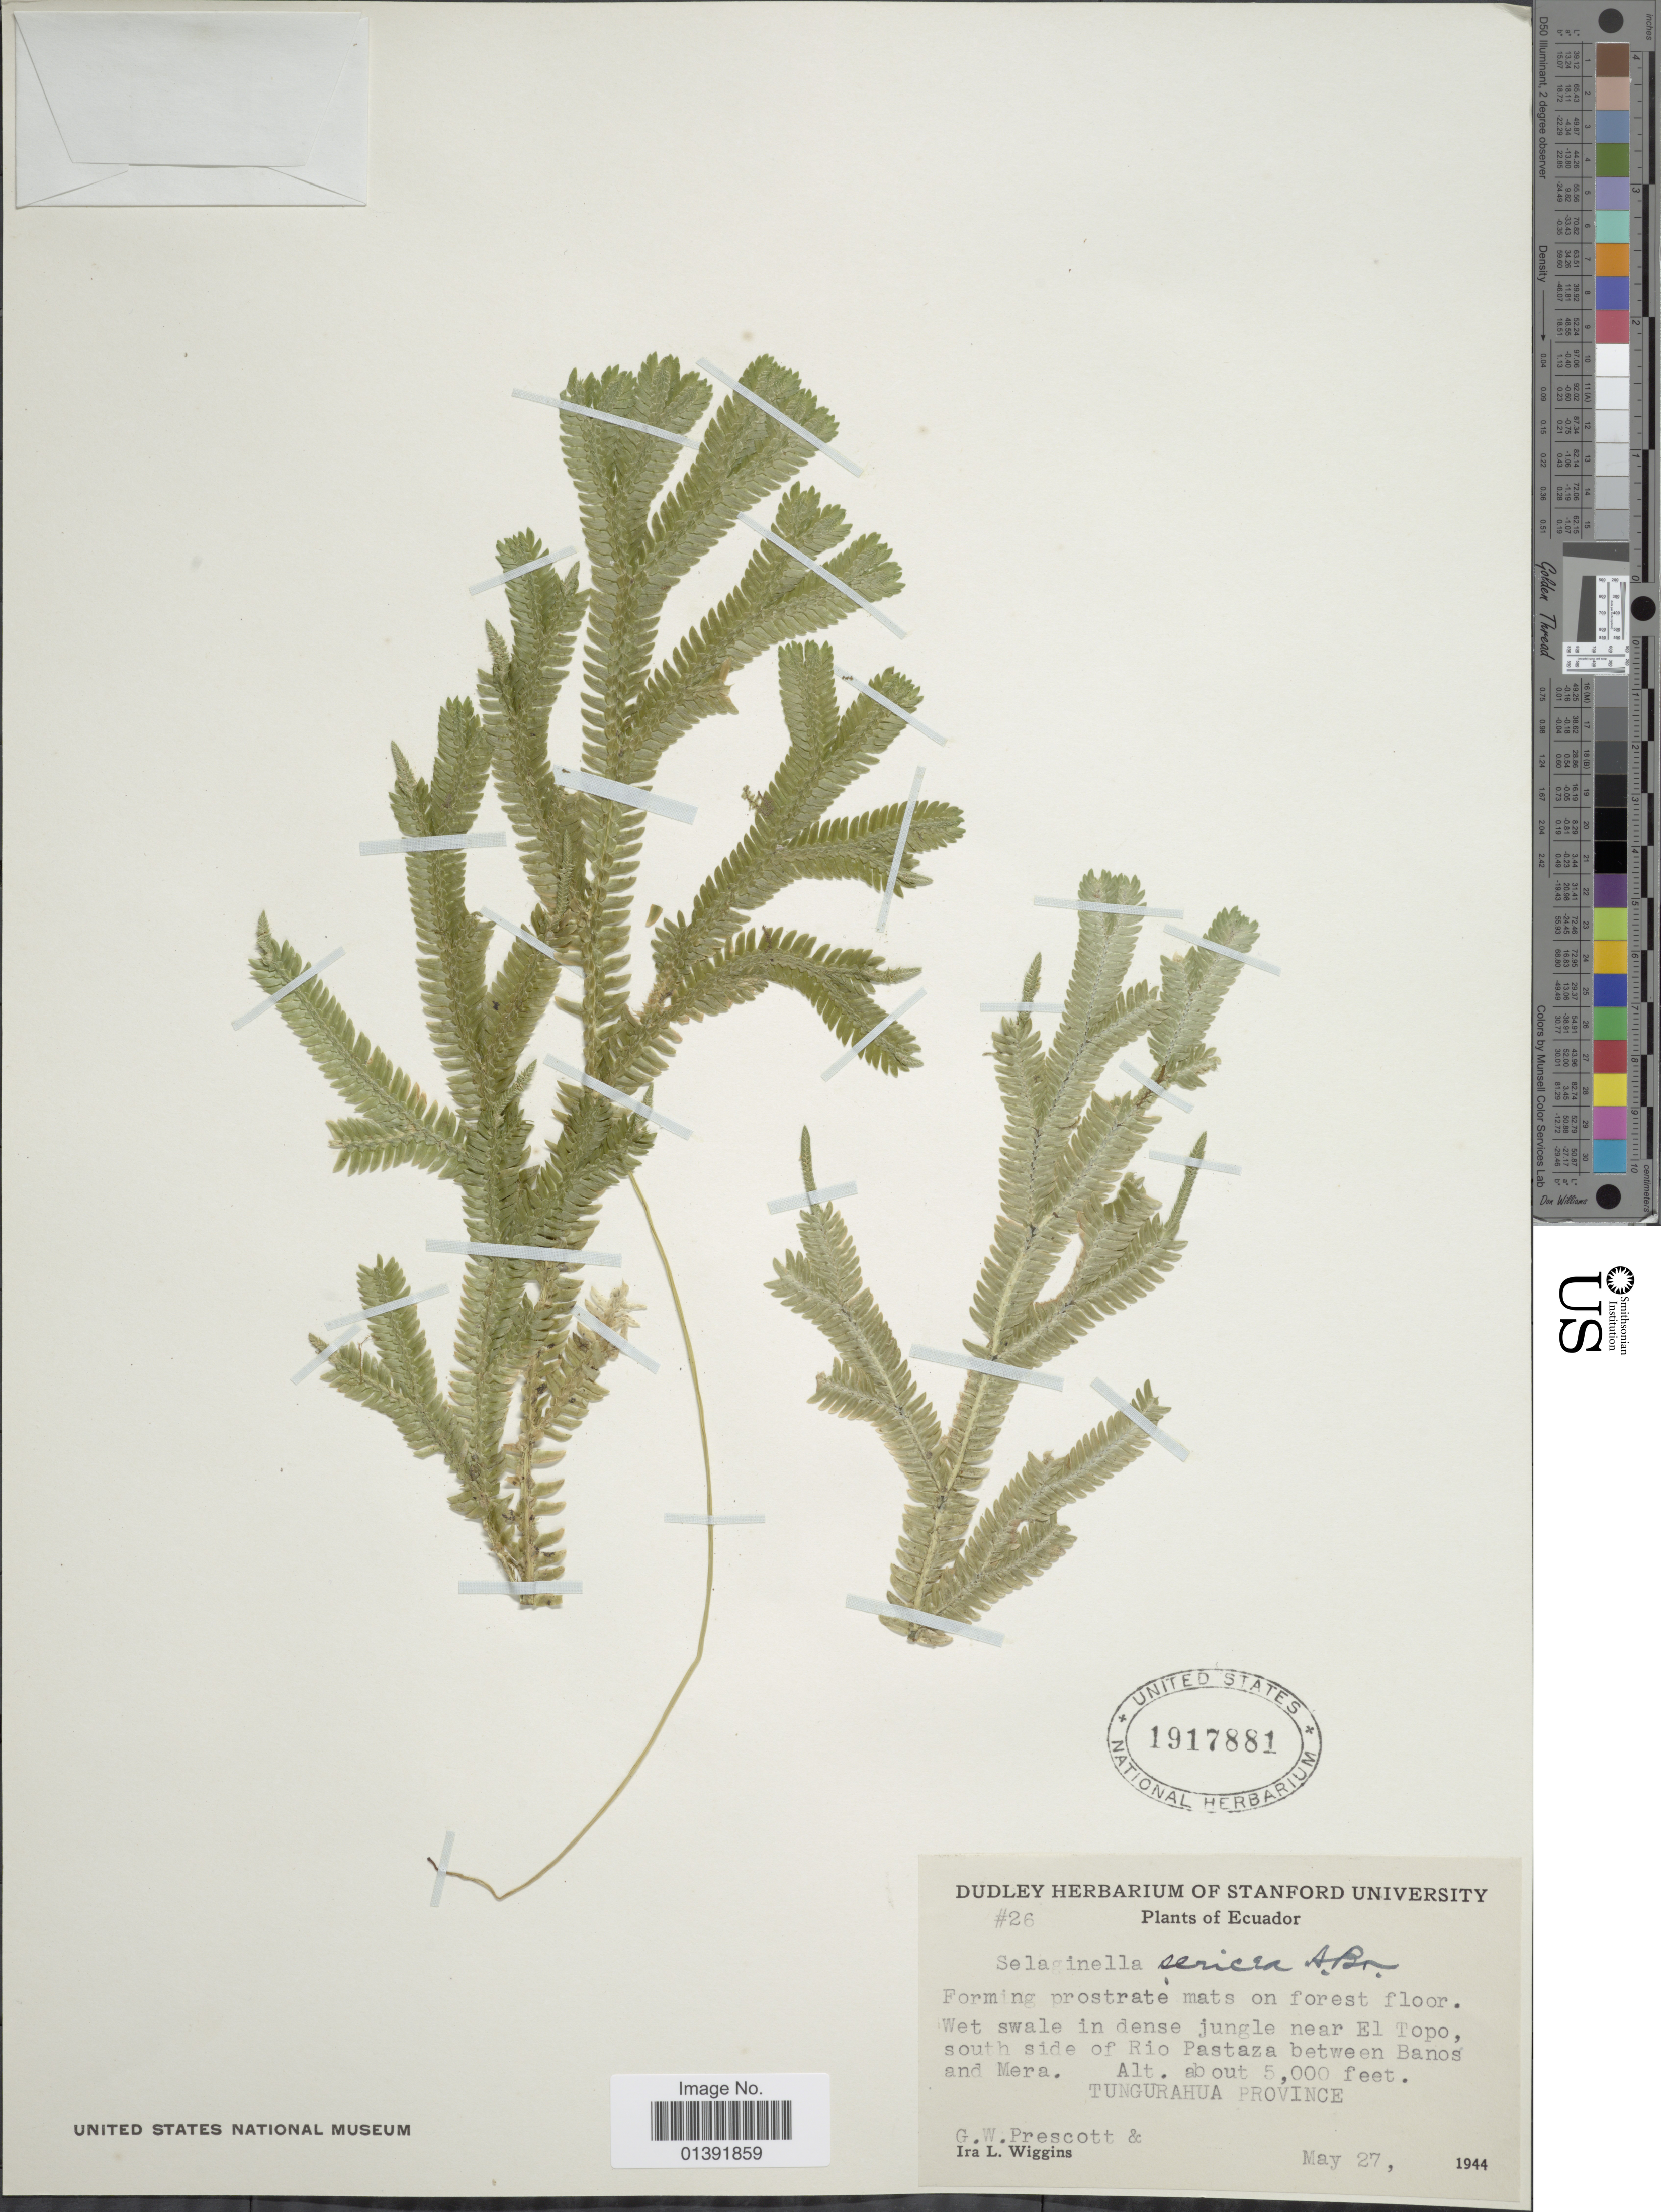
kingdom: Plantae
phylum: Tracheophyta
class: Lycopodiopsida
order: Selaginellales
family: Selaginellaceae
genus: Selaginella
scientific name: Selaginella sericea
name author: A. Braun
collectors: G. Prescott & I. L. Wiggins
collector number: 26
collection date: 1944-05-27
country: Ecuador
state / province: Tungurahua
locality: Wet swale in dense jungle near El Topo, south side of Rio Pastaza between Banos and Mera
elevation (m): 1524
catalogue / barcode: US 1917881